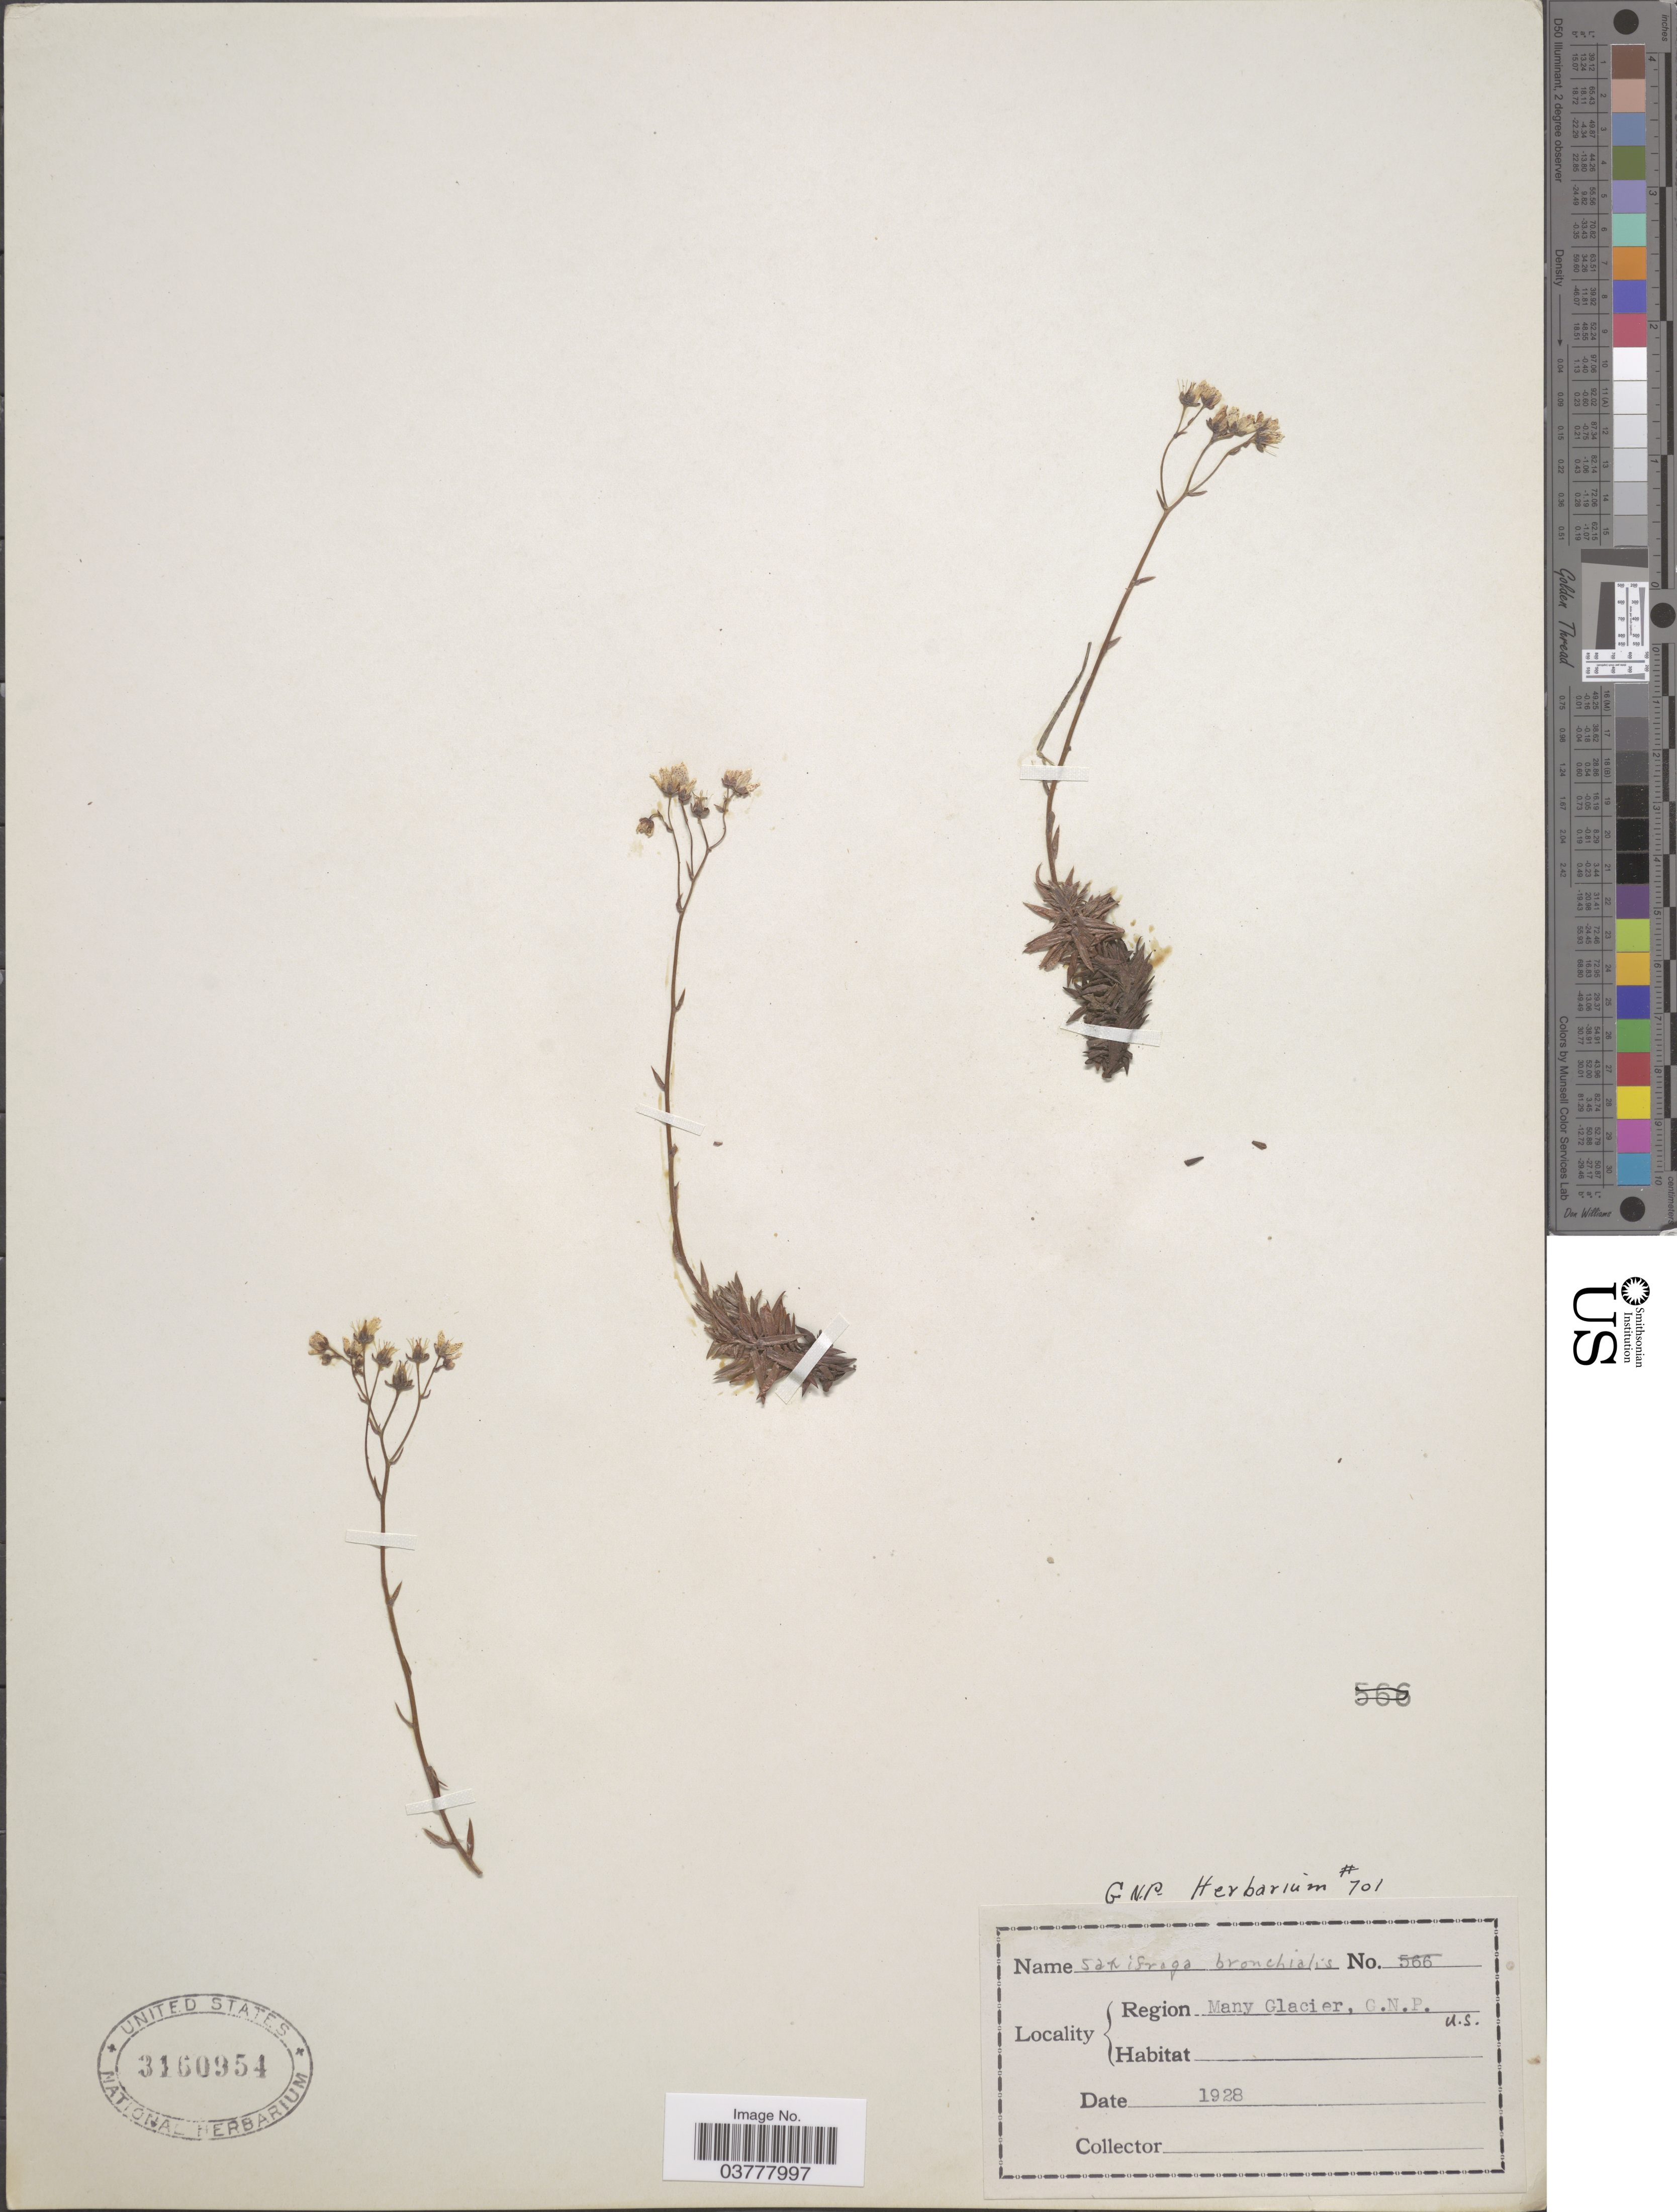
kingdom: Plantae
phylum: Tracheophyta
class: Magnoliopsida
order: Saxifragales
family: Saxifragaceae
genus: Saxifraga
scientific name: Saxifraga bronchialis subsp. austromontana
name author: (Wiegand) Piper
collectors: ex herb. G. N. P.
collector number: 701?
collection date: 1928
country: United States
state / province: Montana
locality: Region Many Glacier, G. N. P.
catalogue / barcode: US 3160954